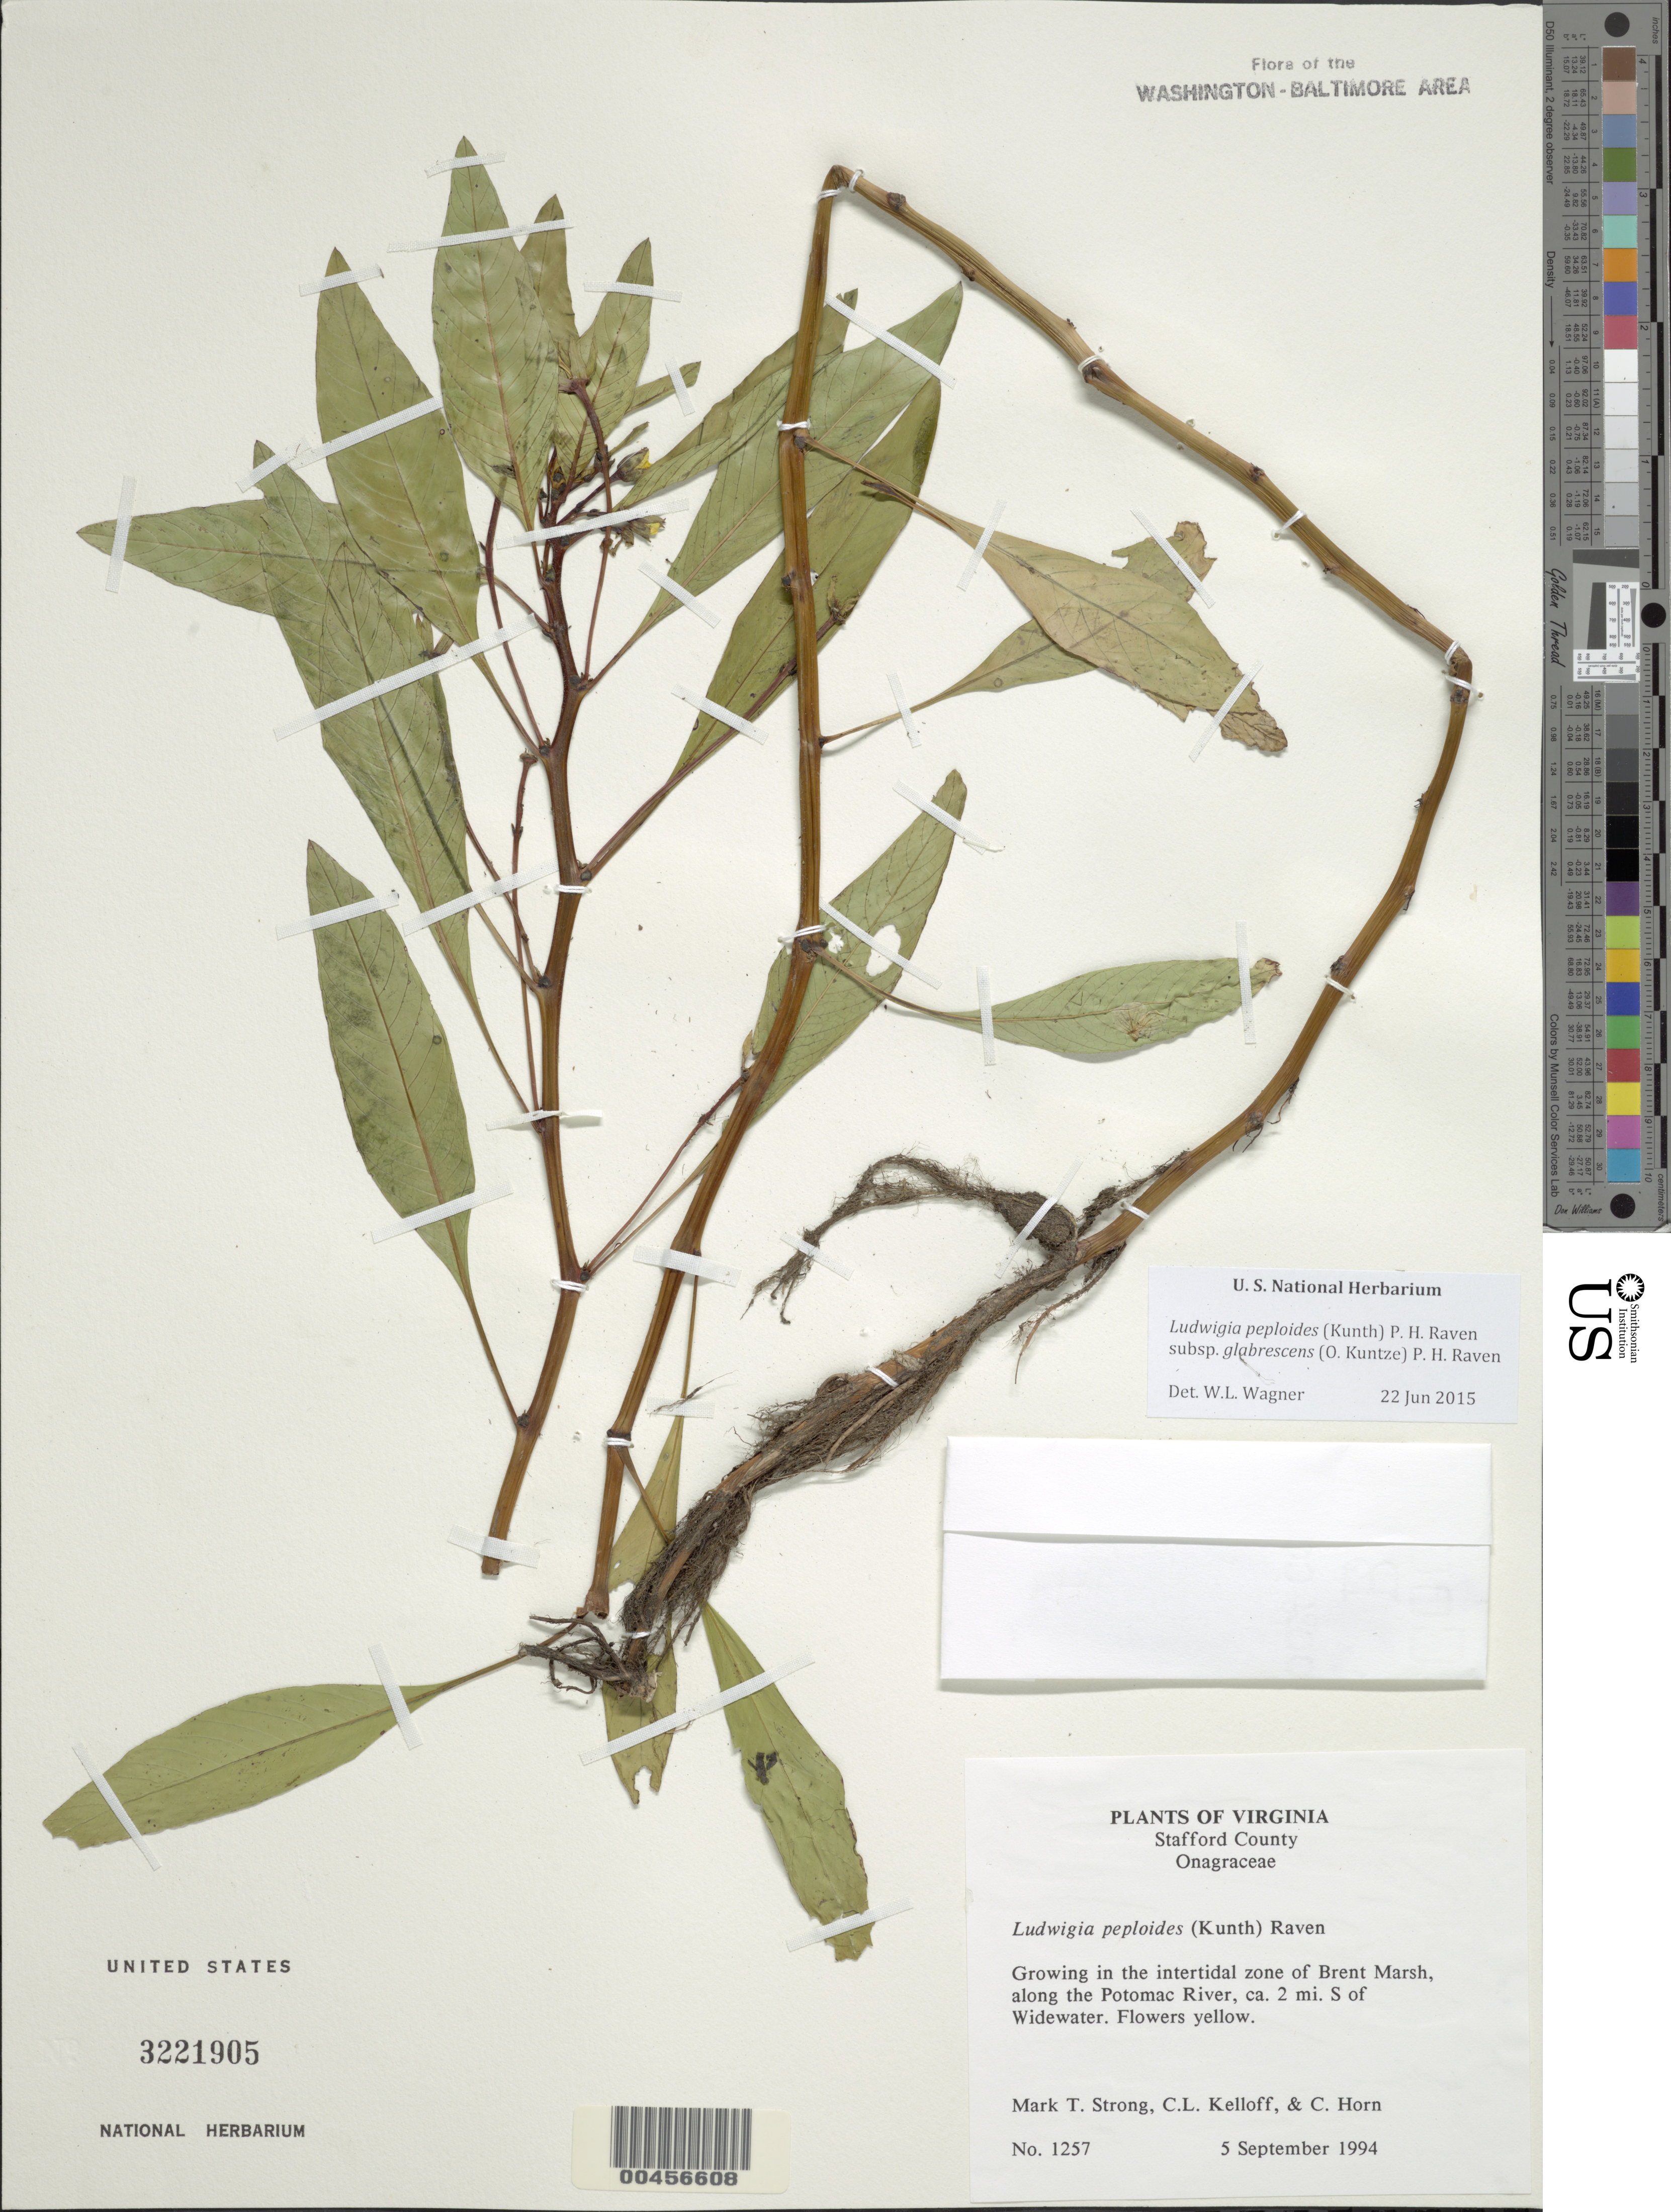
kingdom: Plantae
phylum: Tracheophyta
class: Magnoliopsida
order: Myrtales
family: Onagraceae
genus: Ludwigia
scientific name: Ludwigia peploides subsp. glabrescens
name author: (Kuntze) P.H. Raven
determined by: Wagner, W. L., (BOT), Smithsonian Institution - National Museum of Natural History (UNITED STATES)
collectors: M. T. Strong, C. L. Kelloff & C. Horn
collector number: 1257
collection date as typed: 05 Sep 1994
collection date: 1994-09-05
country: United States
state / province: Virginia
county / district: Stafford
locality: Brent Marsh along the Potomac River, S of Widewater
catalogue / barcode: US 3221905